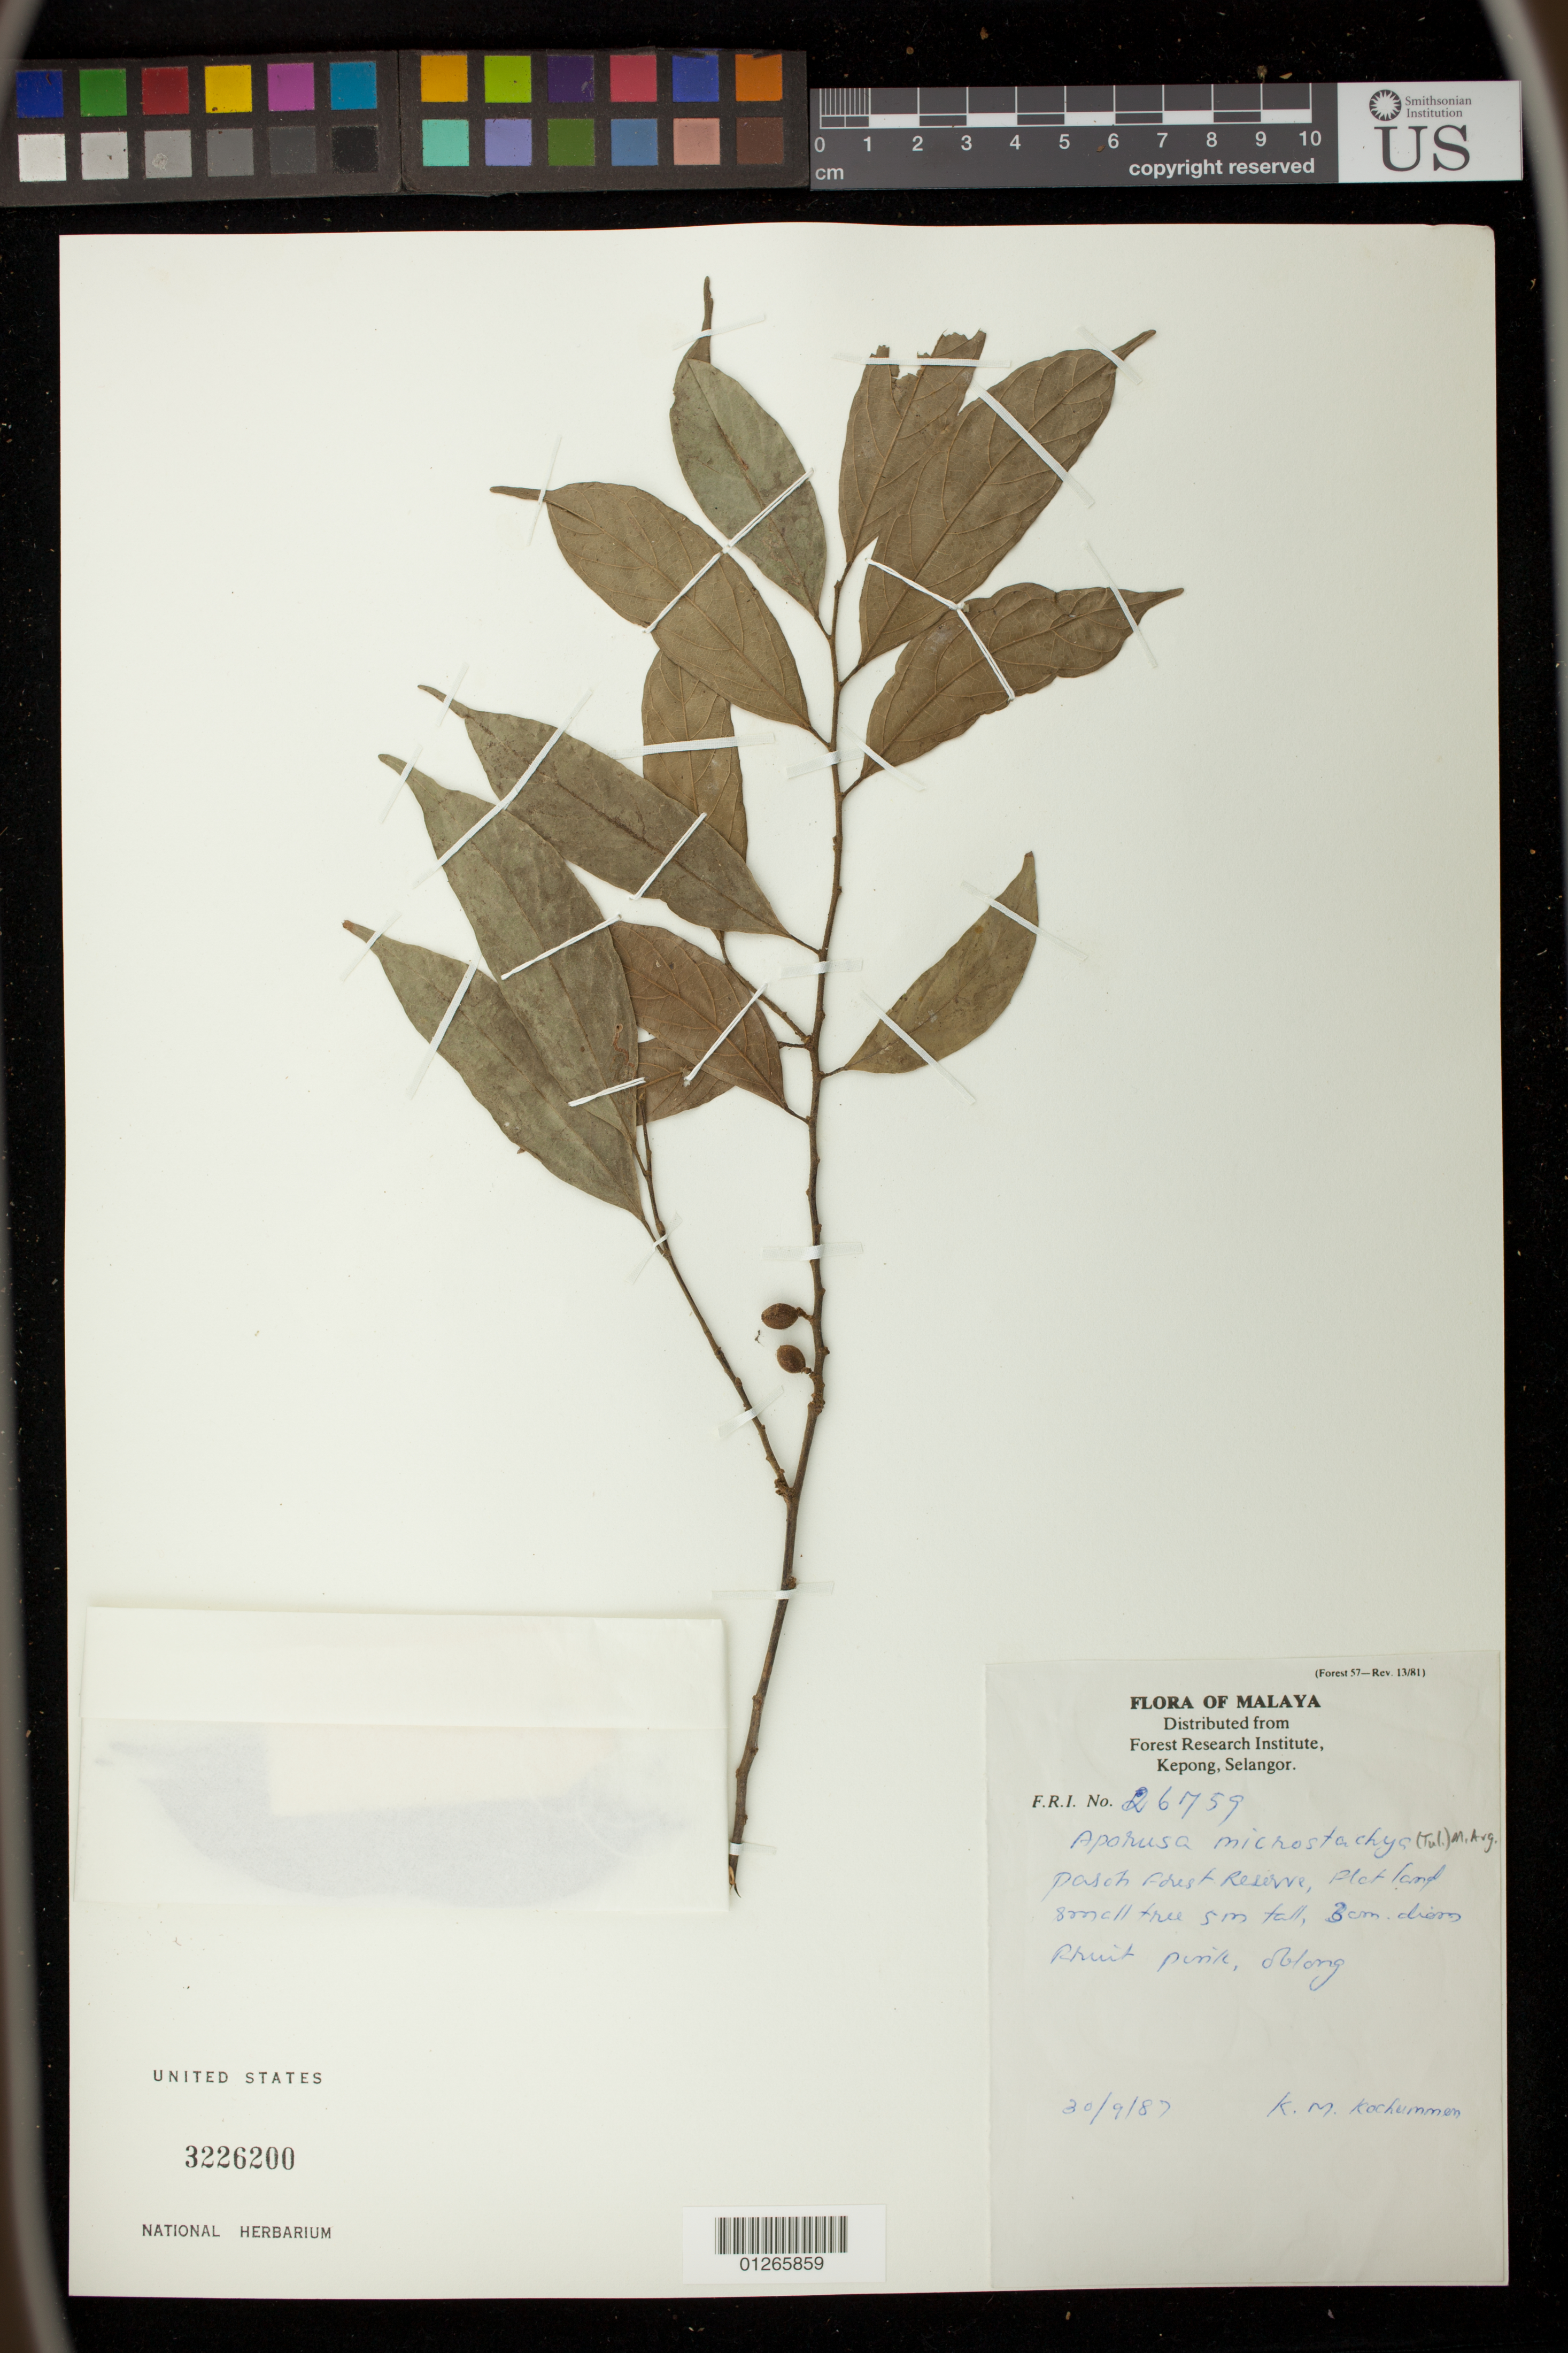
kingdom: Plantae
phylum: Tracheophyta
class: Magnoliopsida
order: Malpighiales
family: Phyllanthaceae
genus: Aporosa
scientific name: Aporosa microstachya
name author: (Tul.) Müll. Arg.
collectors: K. Kochummen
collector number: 26759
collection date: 1987-09-30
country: Malaysia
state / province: Negeri Sembilan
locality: Pasoh Forest Reserve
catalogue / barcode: US 3226200